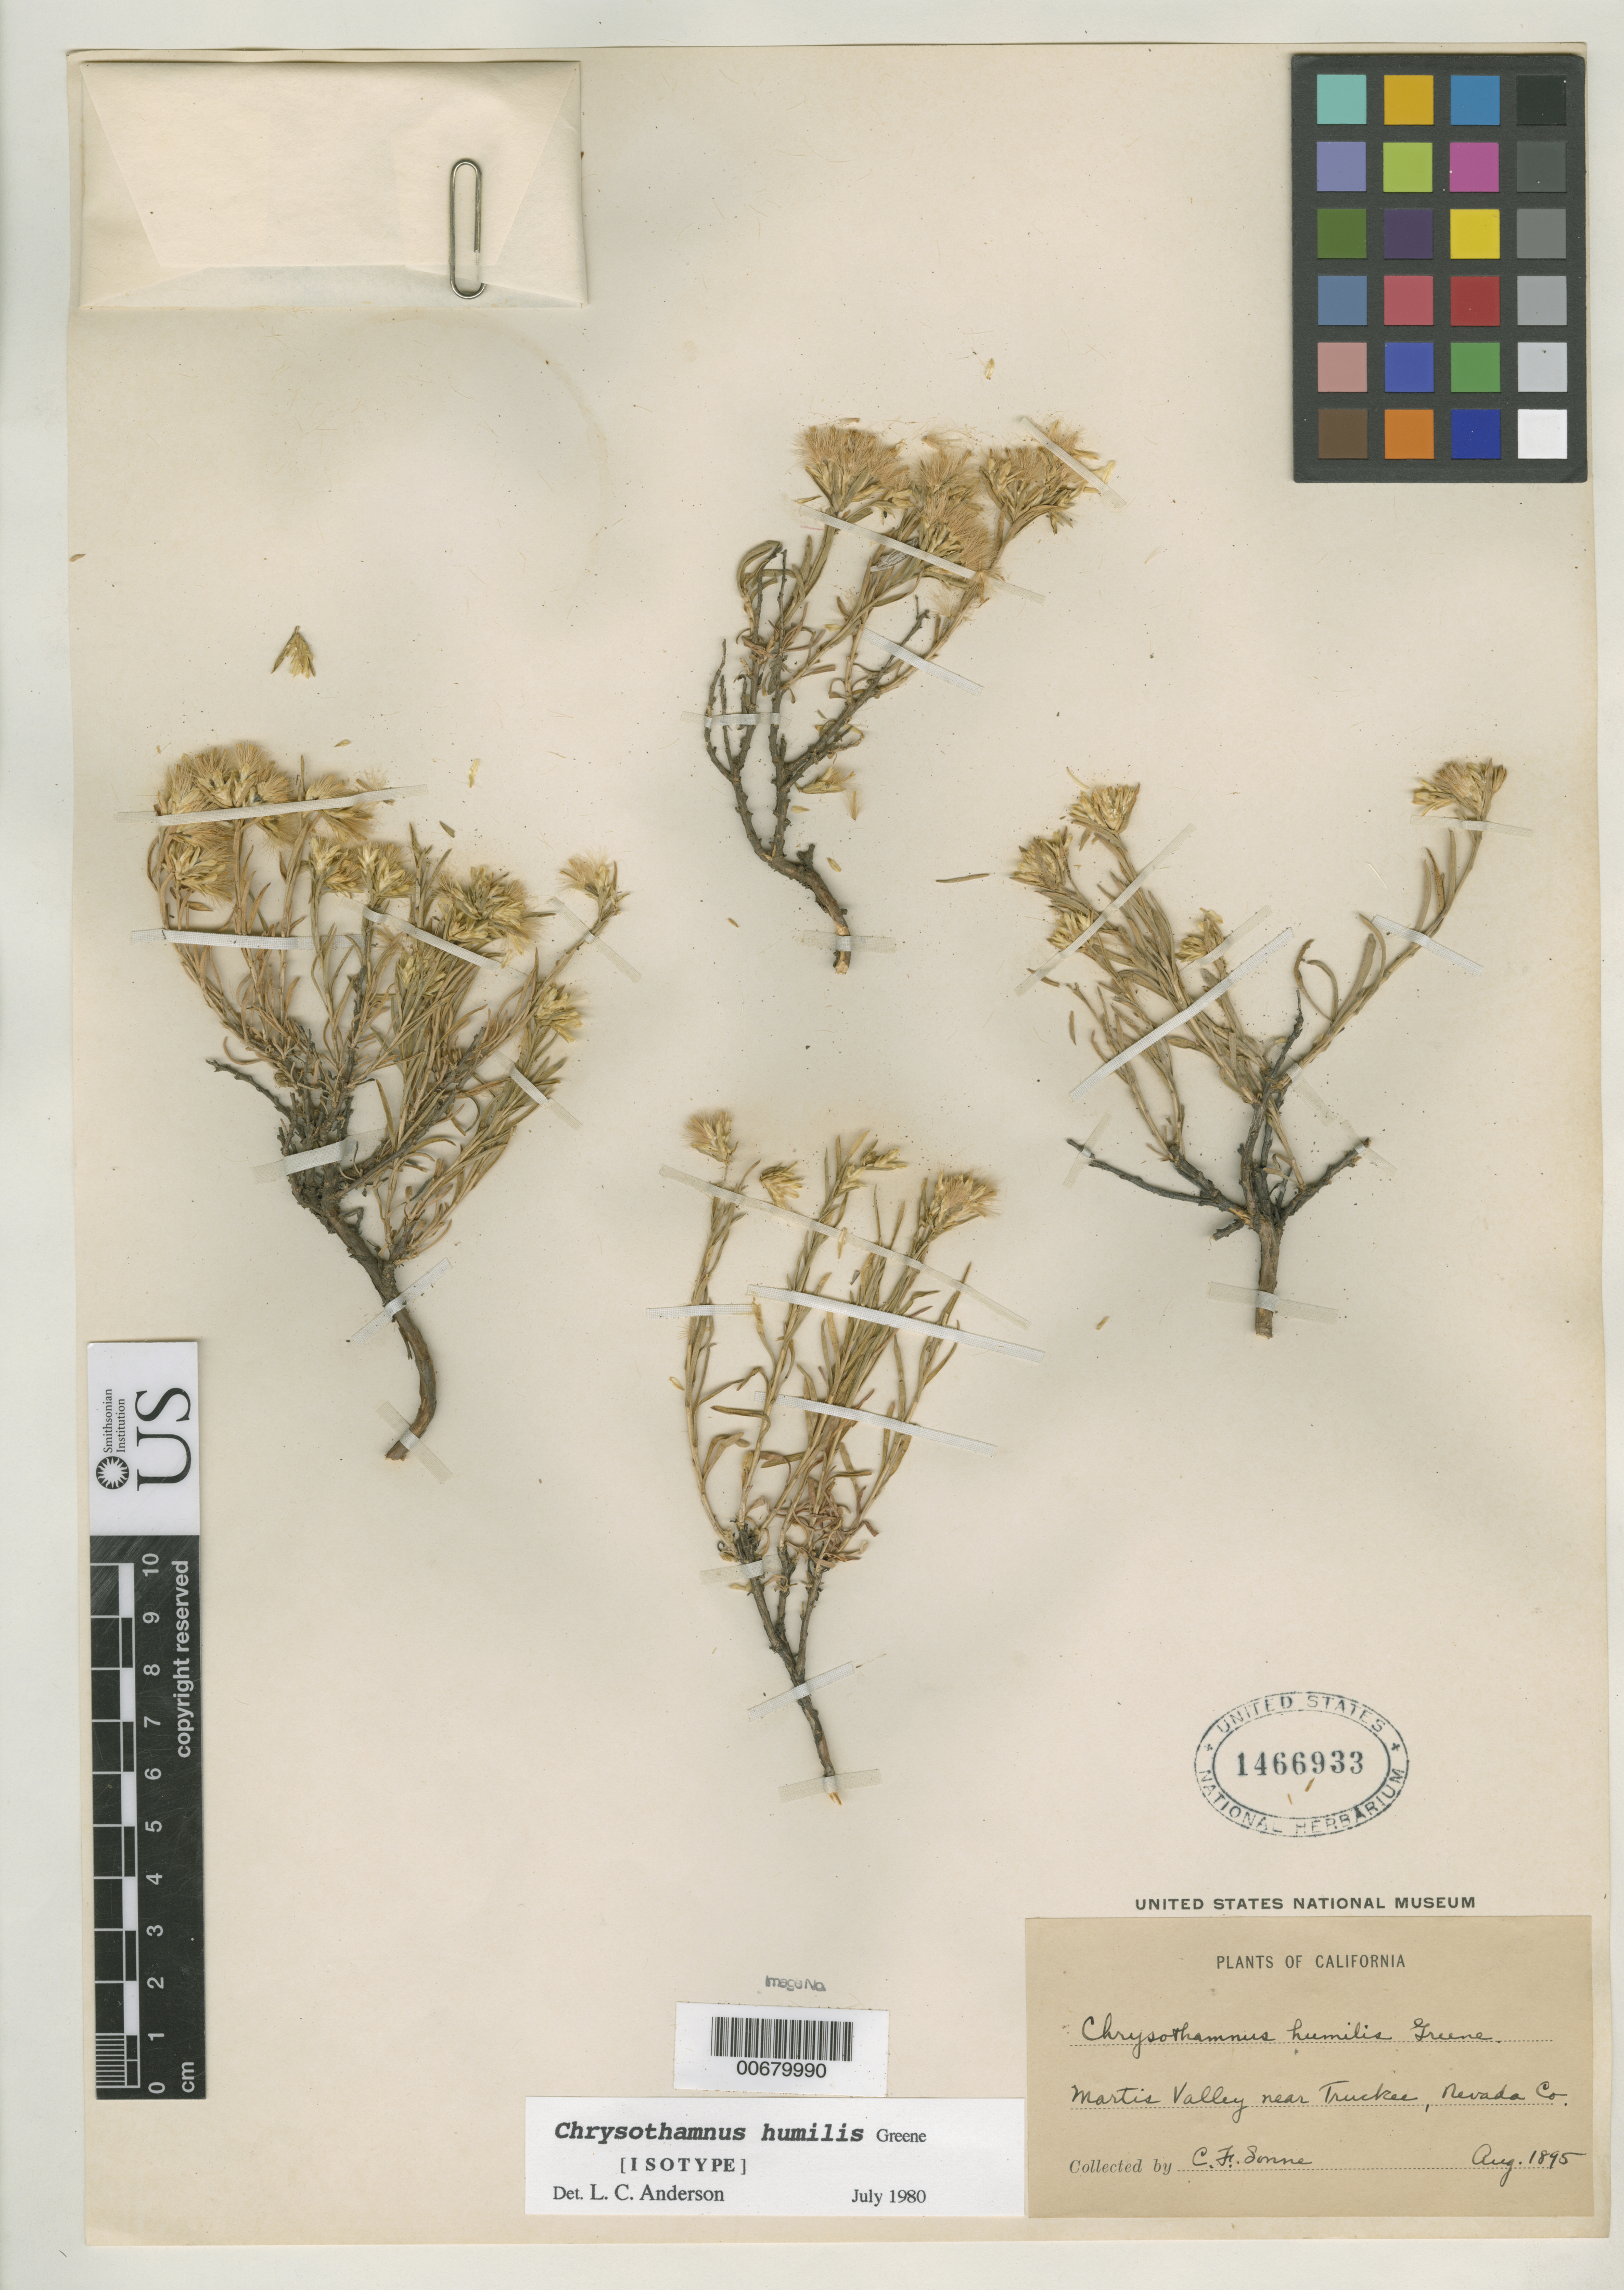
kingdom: Plantae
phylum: Tracheophyta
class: Magnoliopsida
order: Asterales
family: Asteraceae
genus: Chrysothamnus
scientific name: Chrysothamnus humilis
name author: Greene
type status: Isotype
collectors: C. Sonne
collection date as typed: Aug 1895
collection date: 1895-08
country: United States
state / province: California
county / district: Nevada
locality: Martis Valley near Truckee.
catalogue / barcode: US 1466933